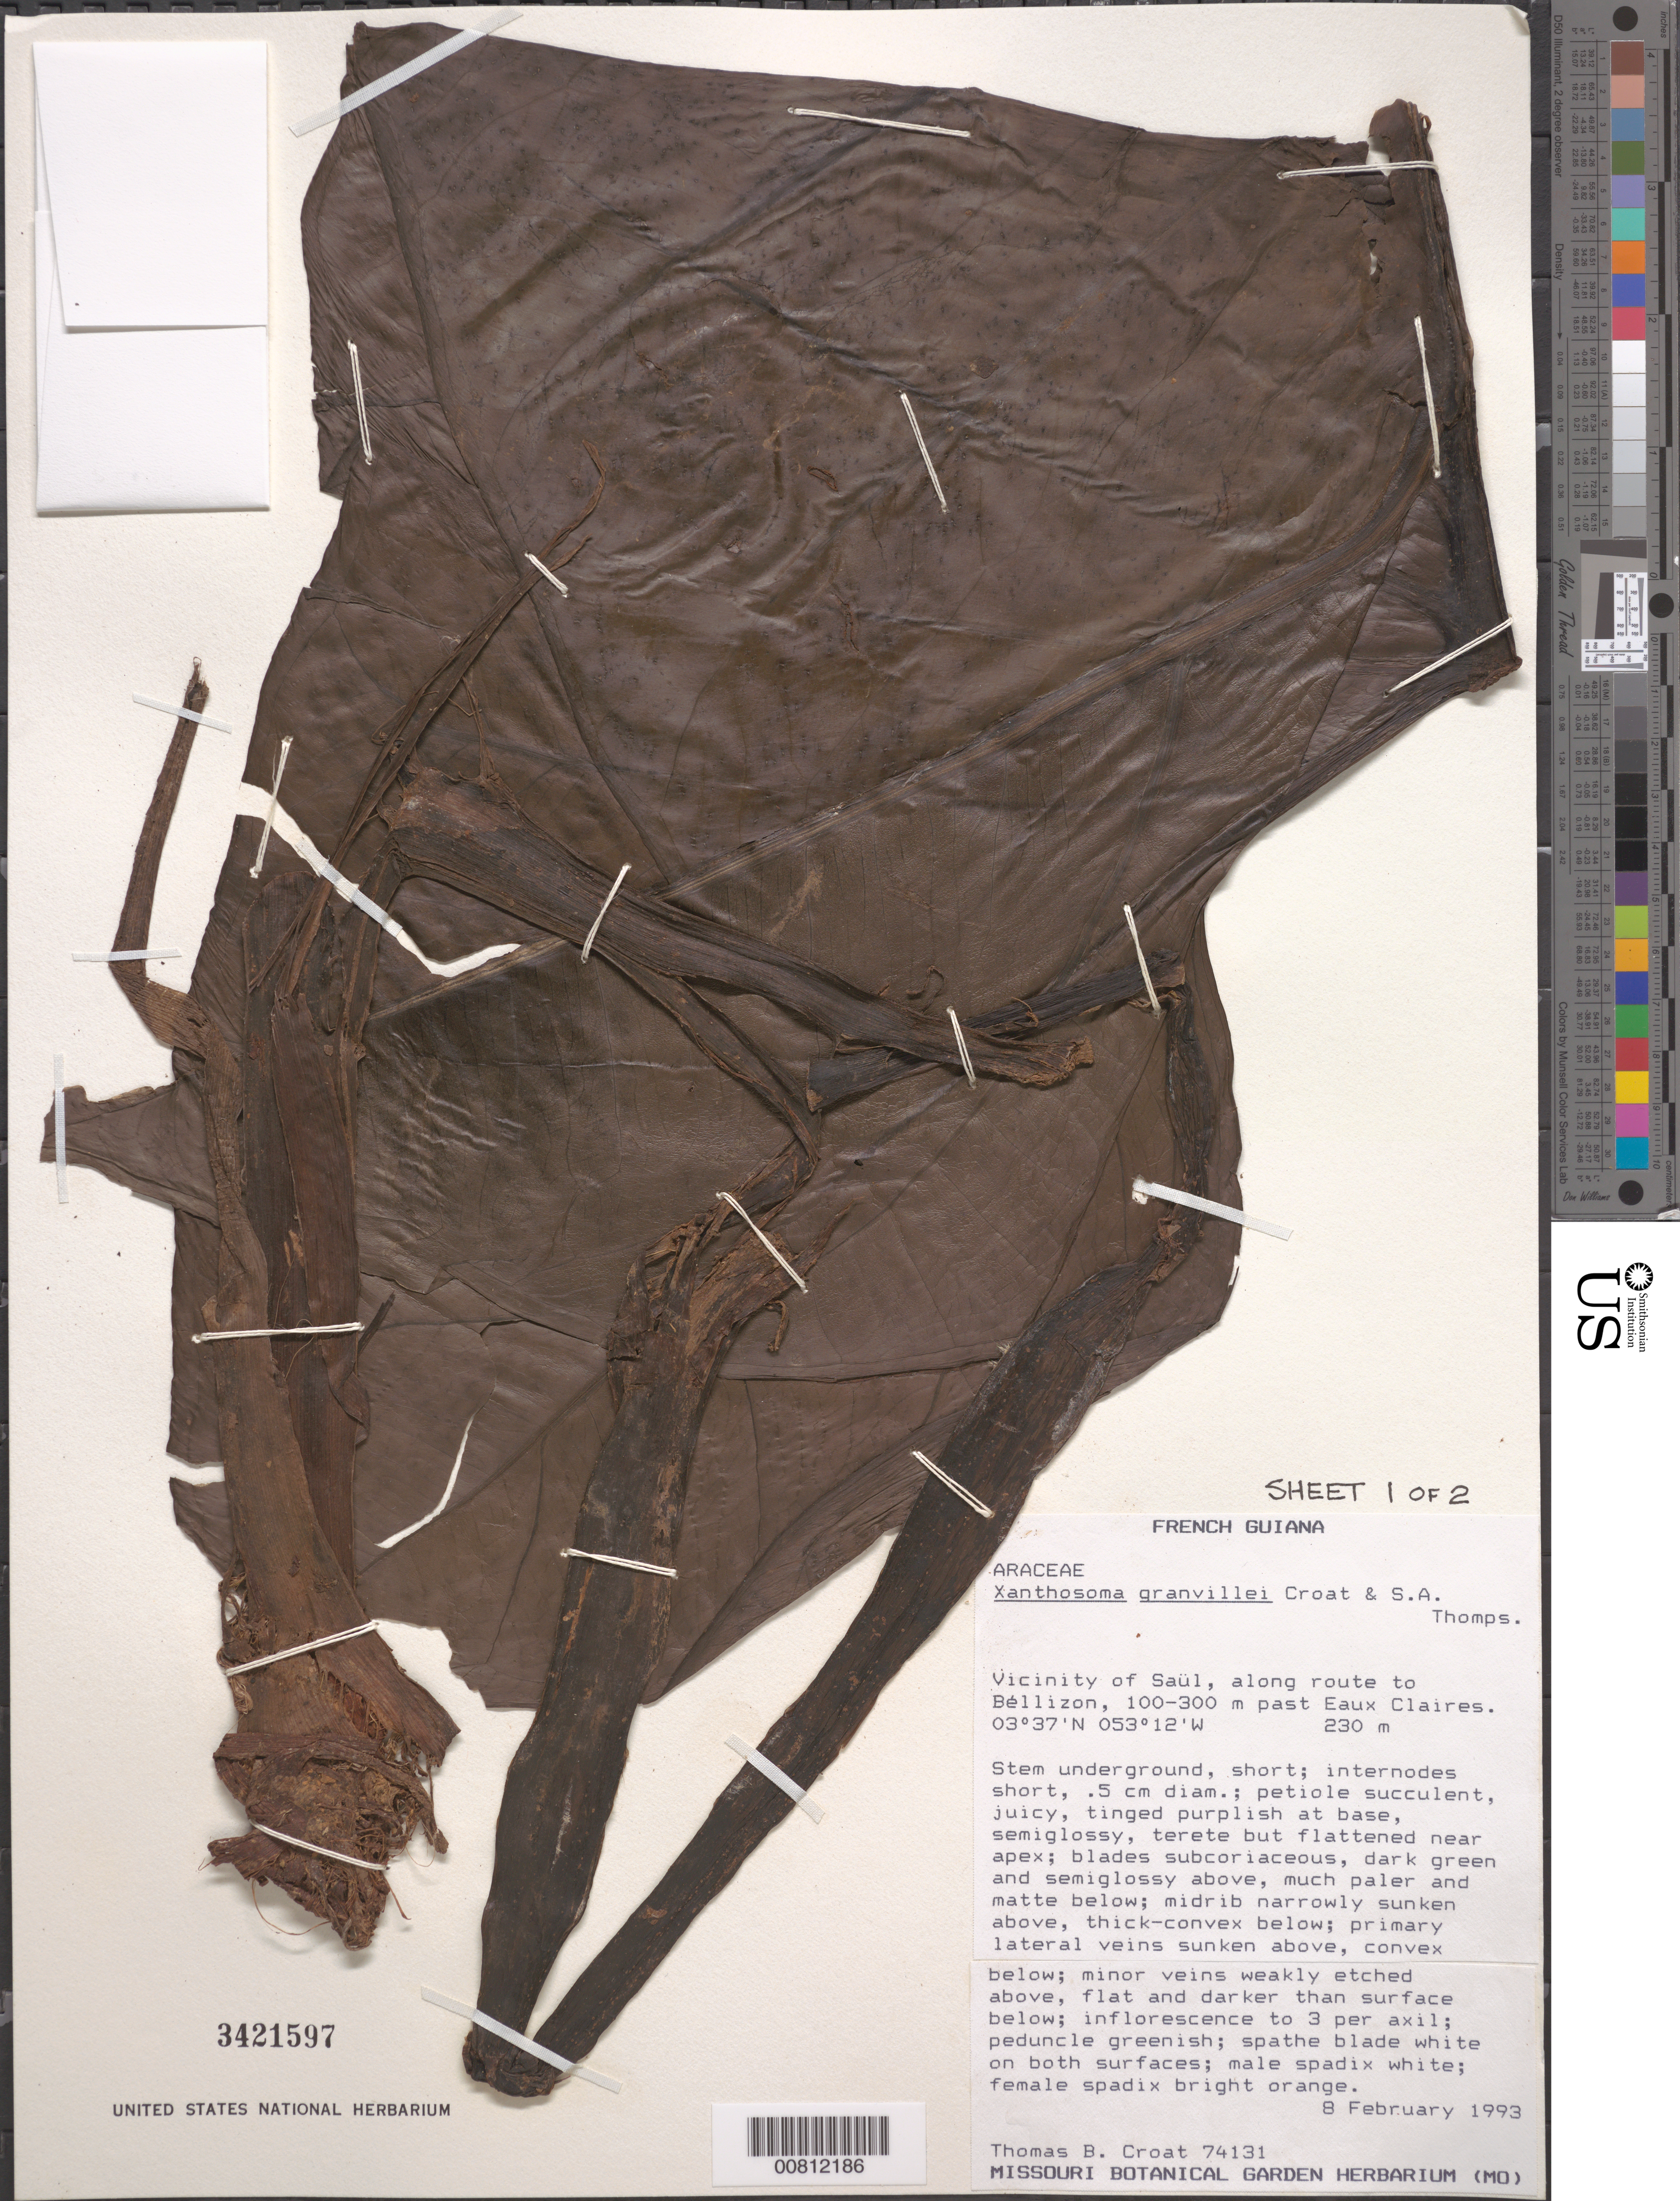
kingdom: Plantae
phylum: Tracheophyta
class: Liliopsida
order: Alismatales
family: Araceae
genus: Xanthosoma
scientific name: Xanthosoma granvillei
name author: Croat & S.A. Thomps.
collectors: T. B. Croat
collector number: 74131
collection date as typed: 8-Feb-93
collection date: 1993-02-08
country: French Guiana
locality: Saül, along route to Béllizon, 100-300 m. past Eaux Claires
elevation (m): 230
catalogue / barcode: US 3421597